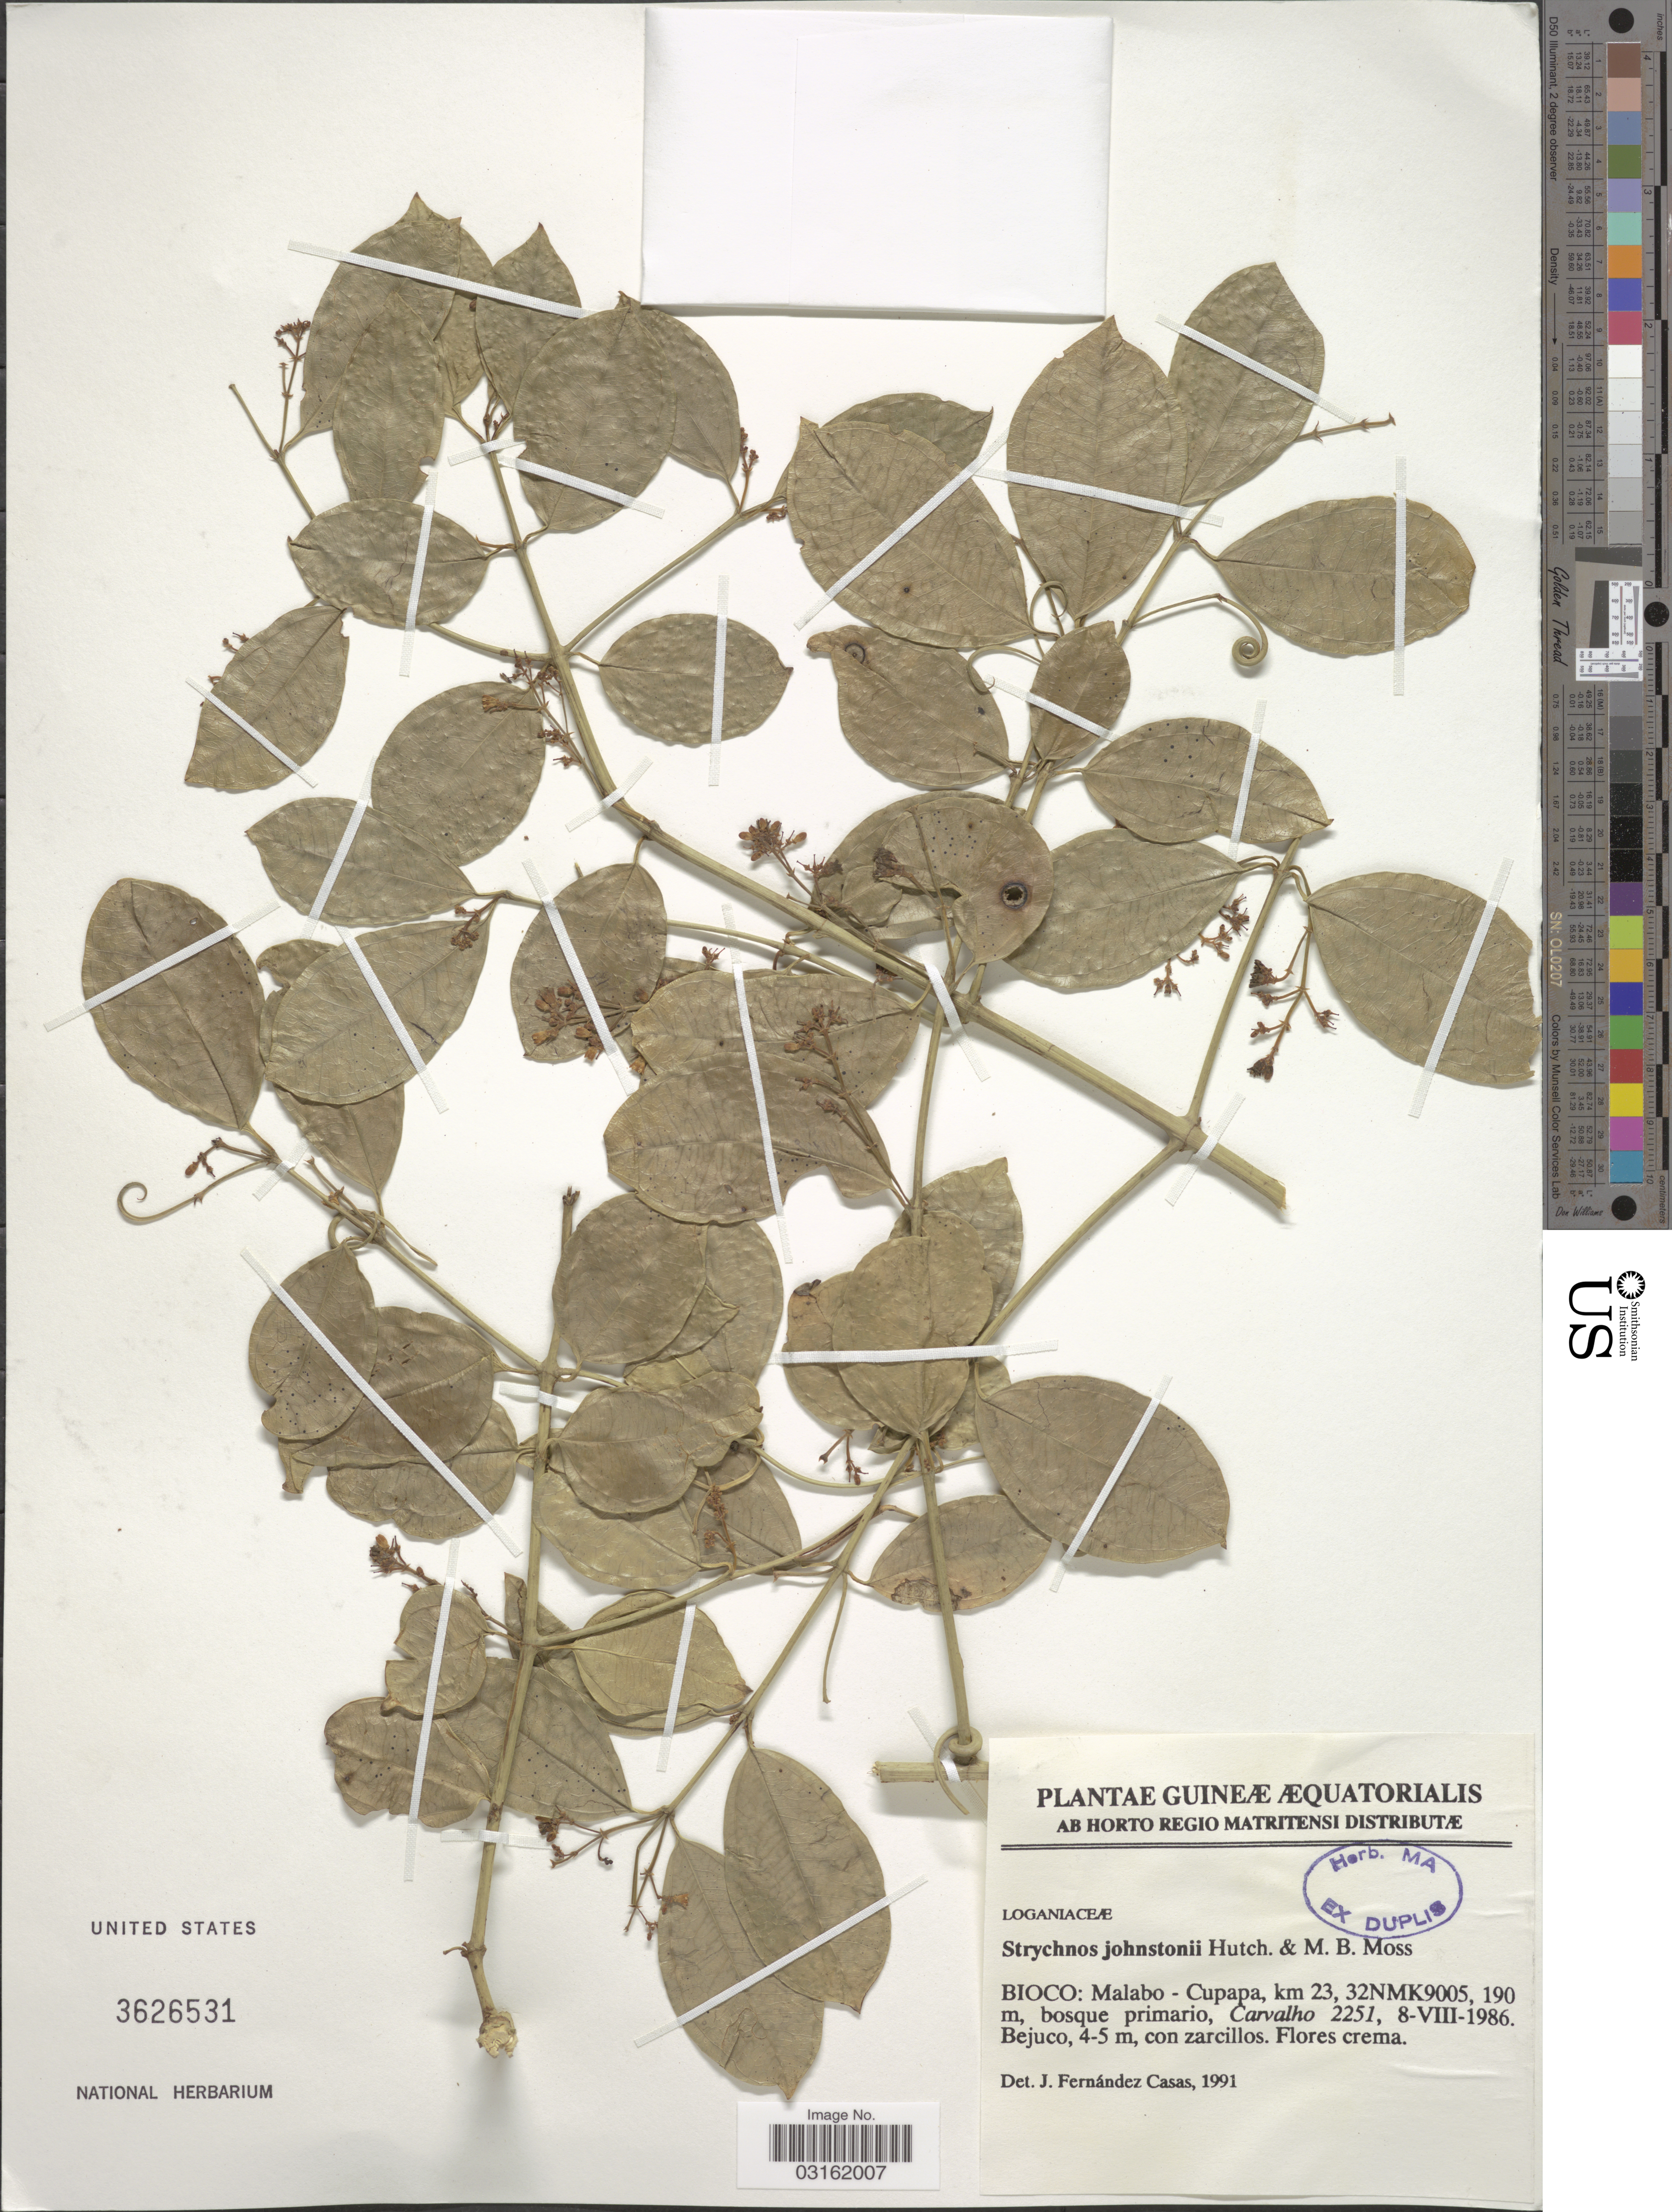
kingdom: Plantae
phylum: Tracheophyta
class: Magnoliopsida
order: Gentianales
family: Loganiaceae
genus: Strychnos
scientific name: Strychnos johnsonii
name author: Hutch. & M.B. Moss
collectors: Carvalho, --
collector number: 2251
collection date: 1986-08-08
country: Equatorial Guinea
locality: Guineæ Æquatorialis. Bioco: Malabo - Cupapa, km 23, 32NMK9005.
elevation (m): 190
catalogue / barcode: US 3626531